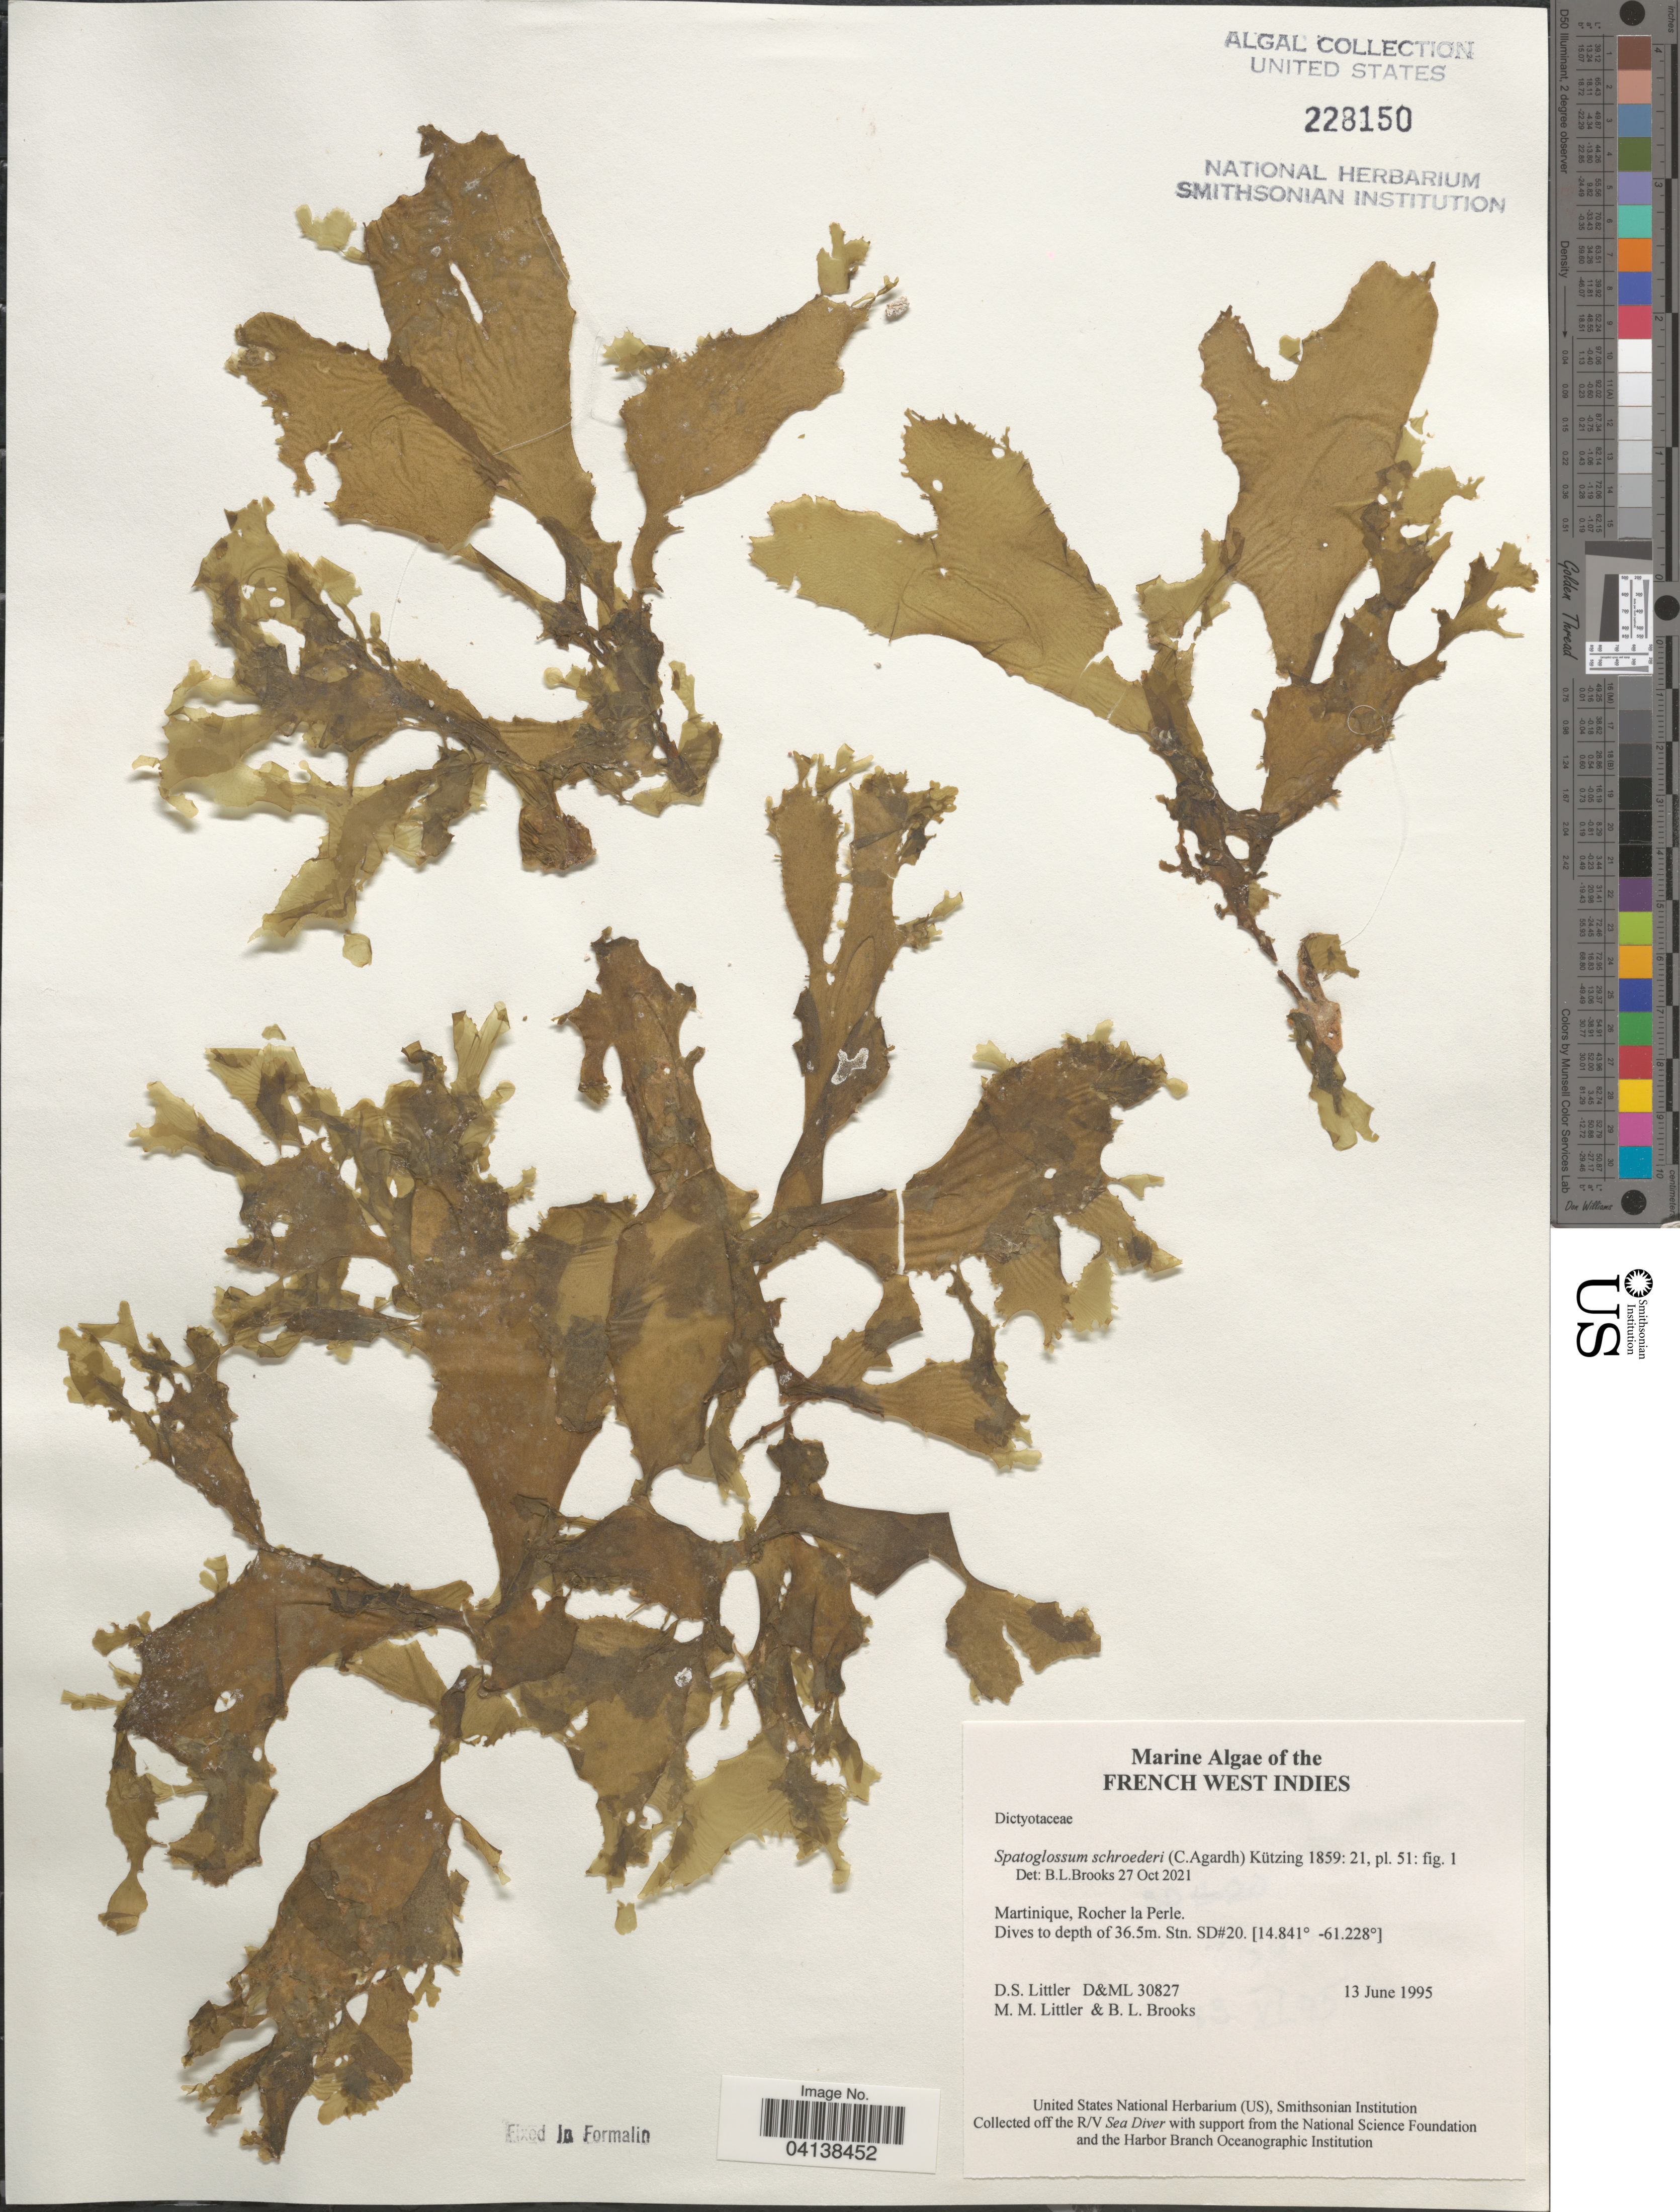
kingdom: Chromista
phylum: Ochrophyta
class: Phaeophyceae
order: Dictyotales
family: Dictyotaceae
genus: Spatoglossum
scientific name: Spatoglossum schroederi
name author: (C. Agardh) Kütz.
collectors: D. S. Littler & B. Brooks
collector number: D&ML 30827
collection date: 1995-06-13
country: Martinique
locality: French West Indies. Rocher la Perle. Stn. SD#20.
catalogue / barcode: US 228150